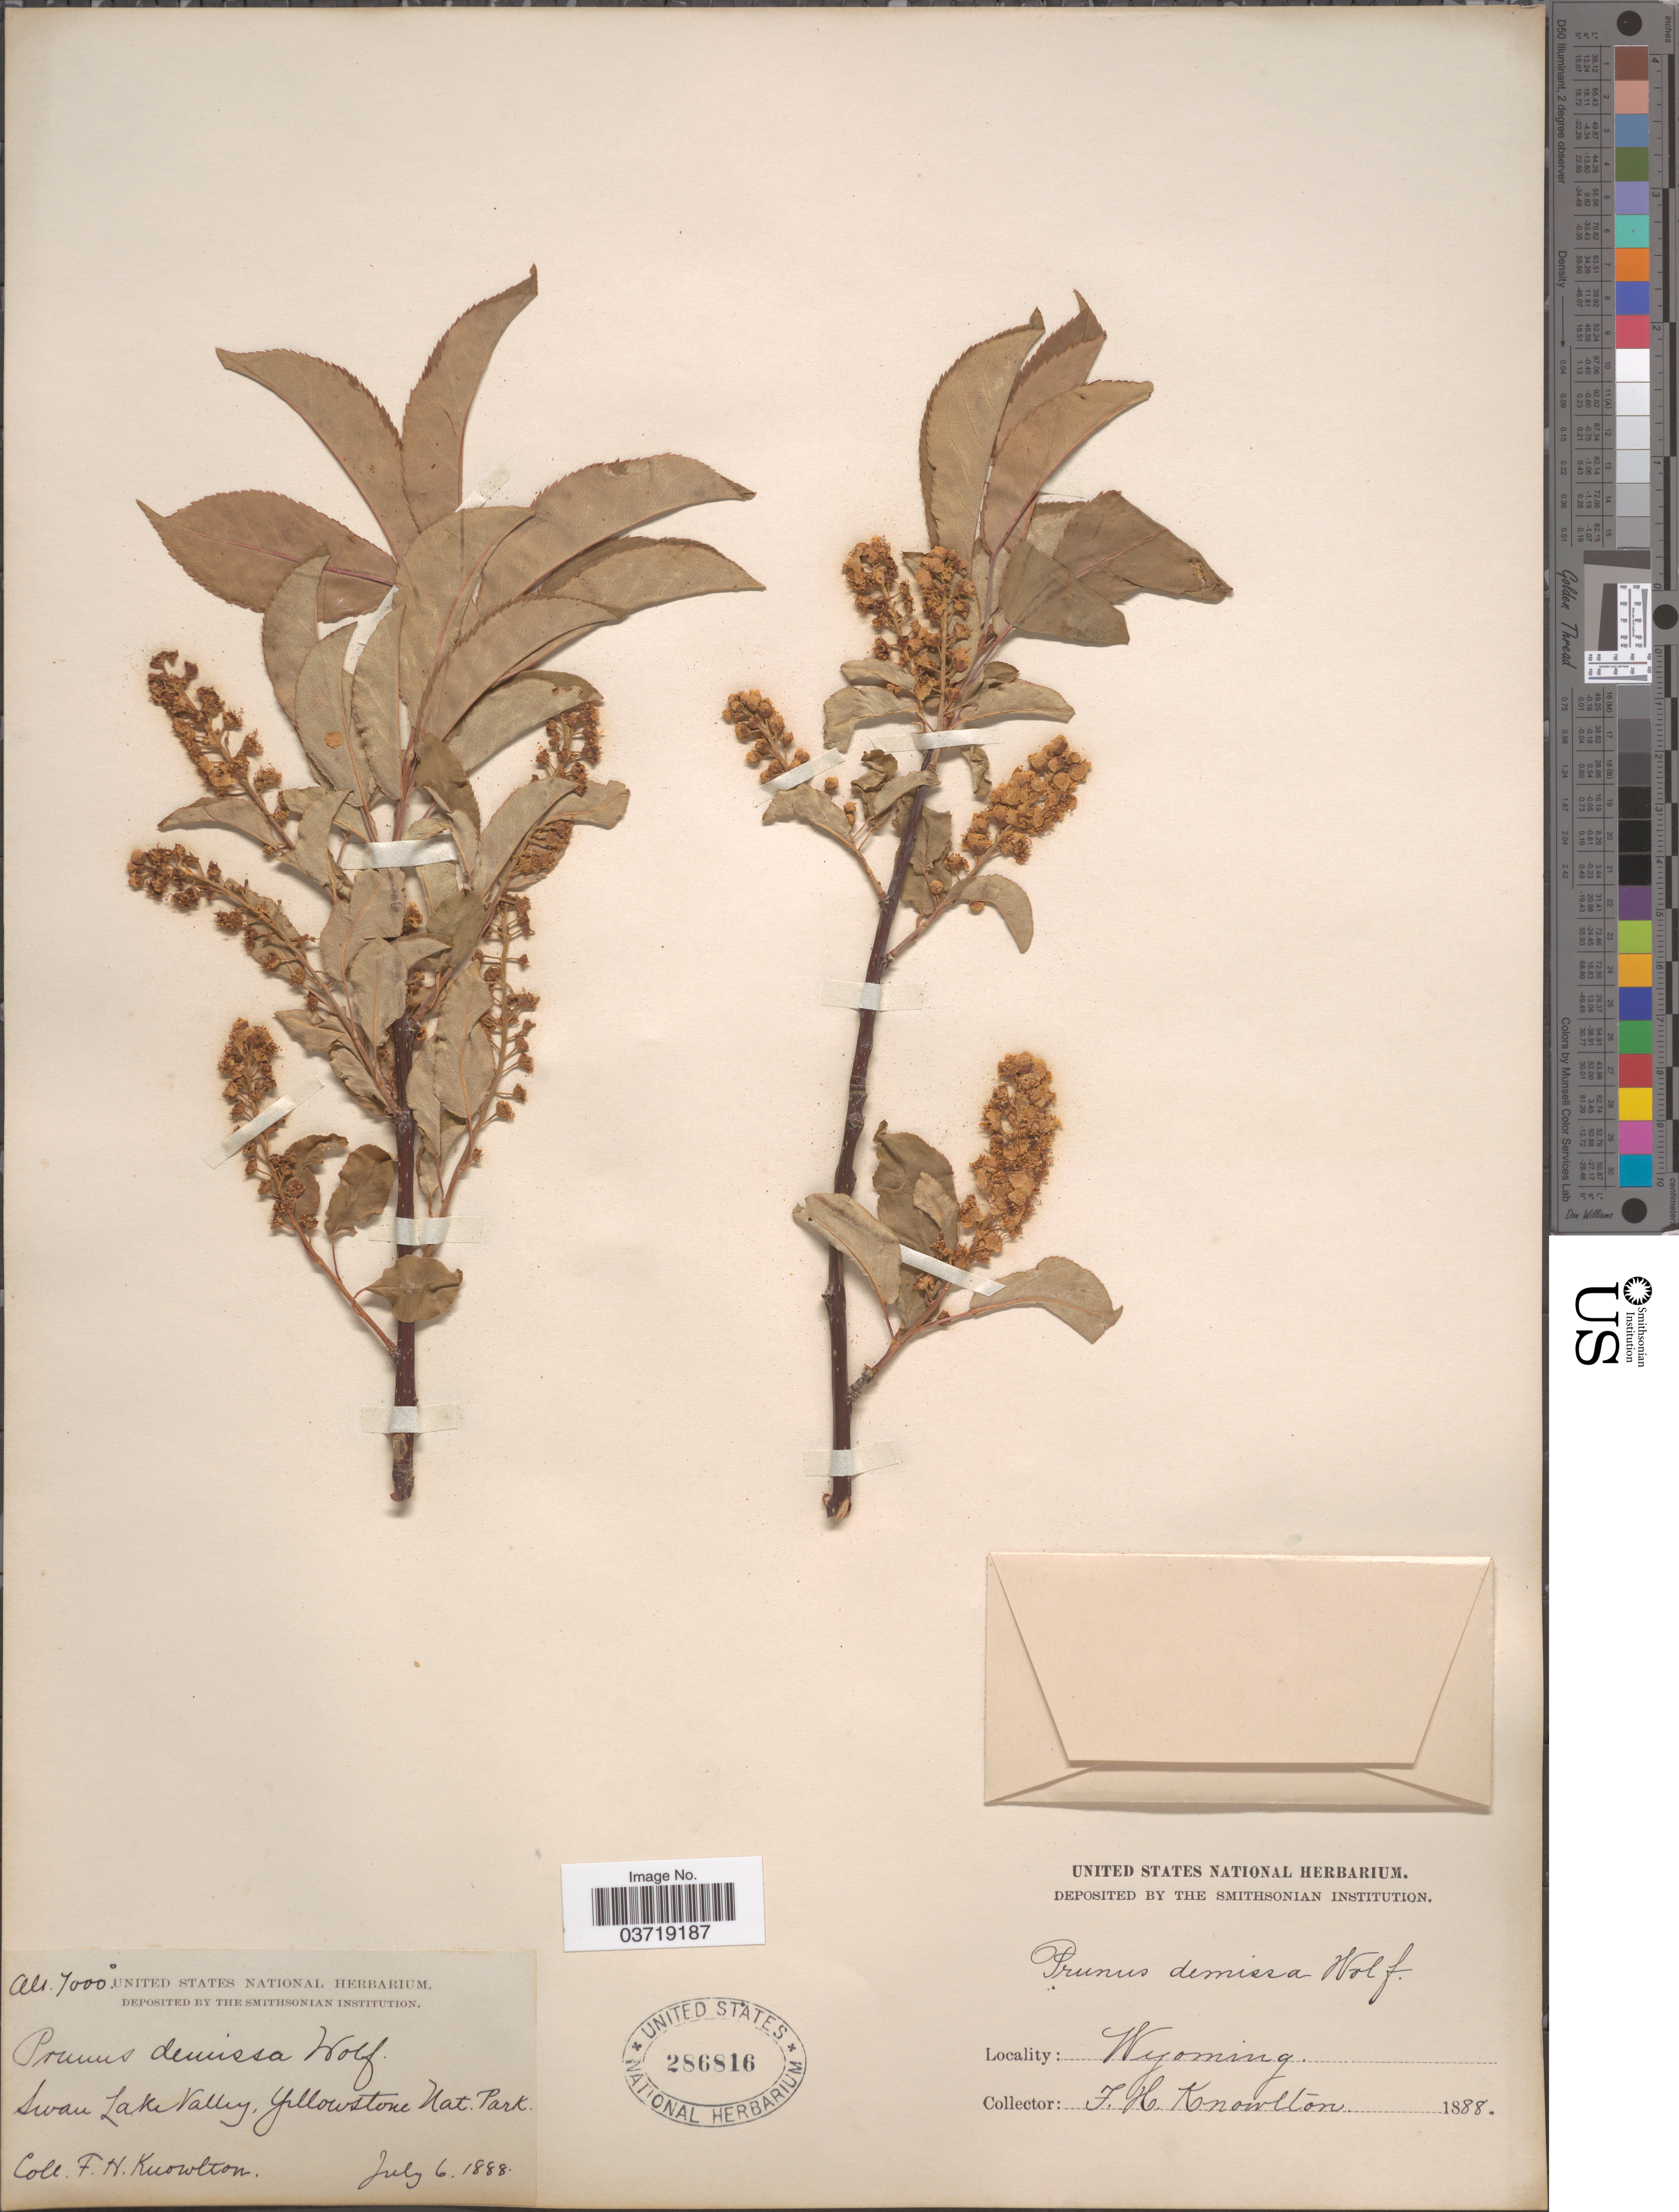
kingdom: Plantae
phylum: Tracheophyta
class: Magnoliopsida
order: Rosales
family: Rosaceae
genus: Prunus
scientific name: Prunus virginiana var. demissa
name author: (Nutt.) Torr.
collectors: F. H. Knowlton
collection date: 1888-07-06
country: United States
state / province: Wyoming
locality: Swan Lake Valley, Yellowstone Nat. Park.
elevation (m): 2134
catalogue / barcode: US 286816